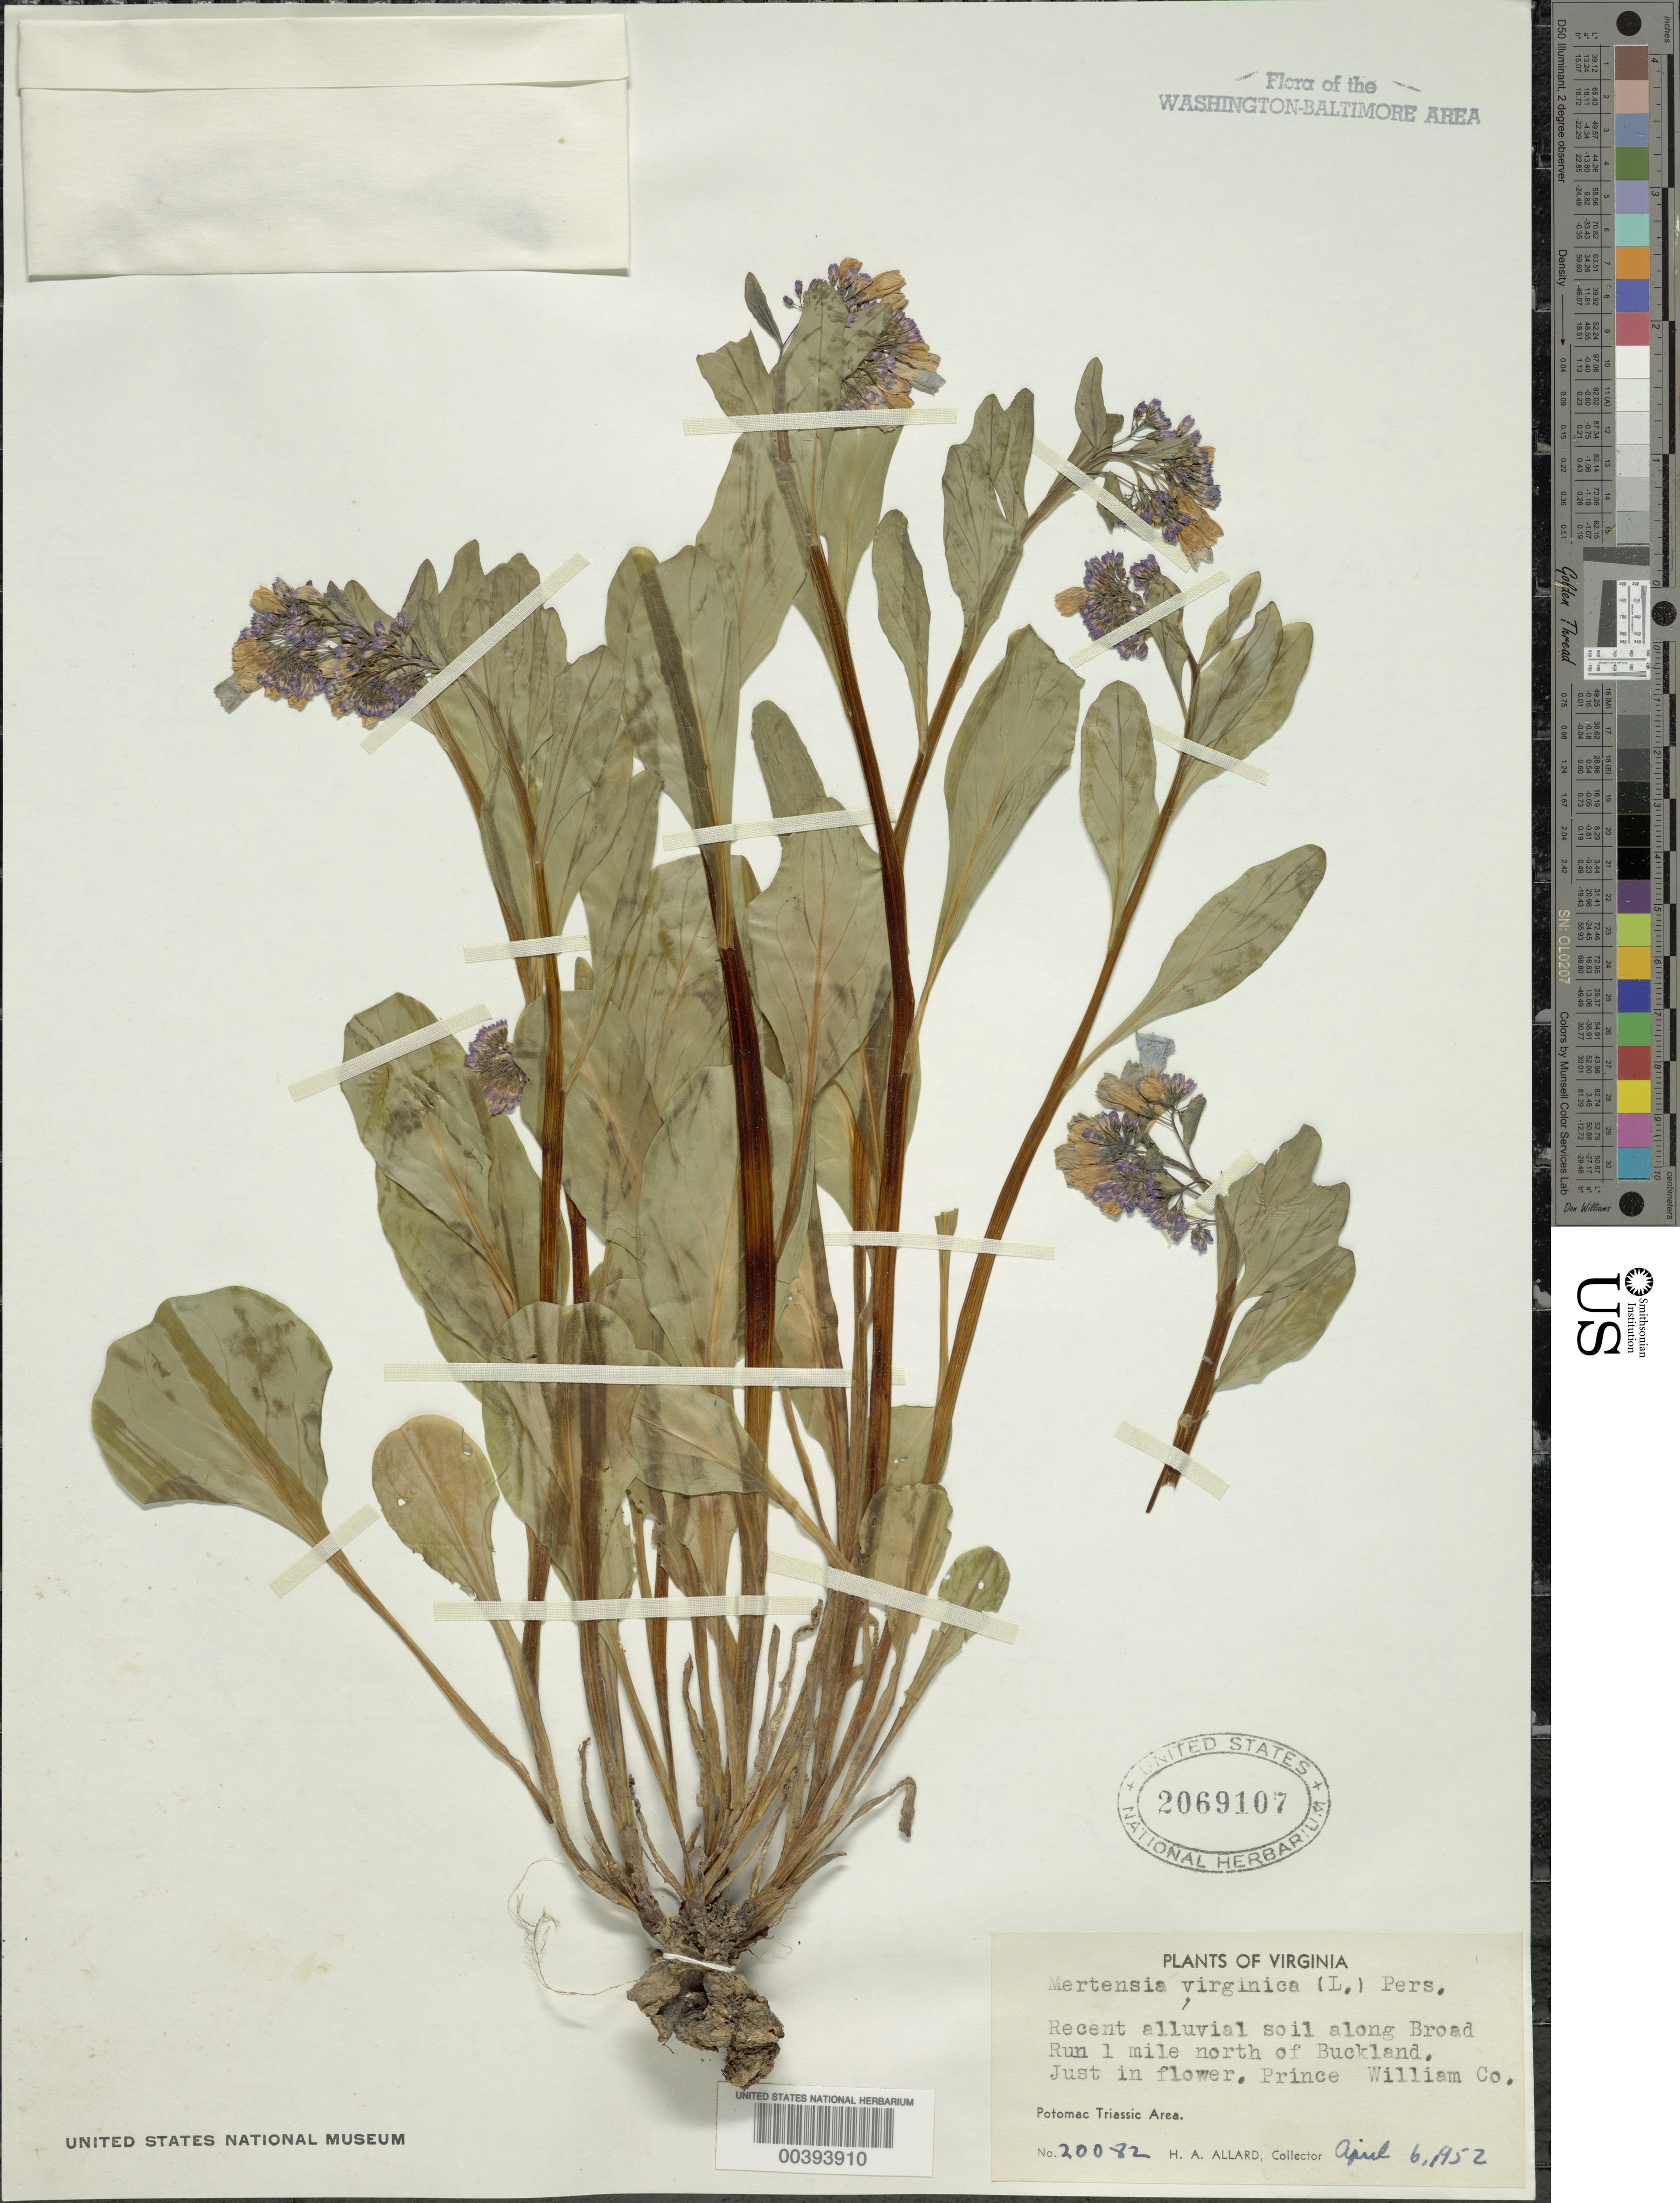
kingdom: Plantae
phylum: Tracheophyta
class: Magnoliopsida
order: Boraginales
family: Boraginaceae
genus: Mertensia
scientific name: Mertensia virginica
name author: (L.) Pers. ex Link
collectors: H. A. Allard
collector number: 20082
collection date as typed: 06 Apr 1952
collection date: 1952-04-06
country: United States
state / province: Virginia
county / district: Prince William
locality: Broad Run north of Buckland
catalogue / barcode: US 2069107